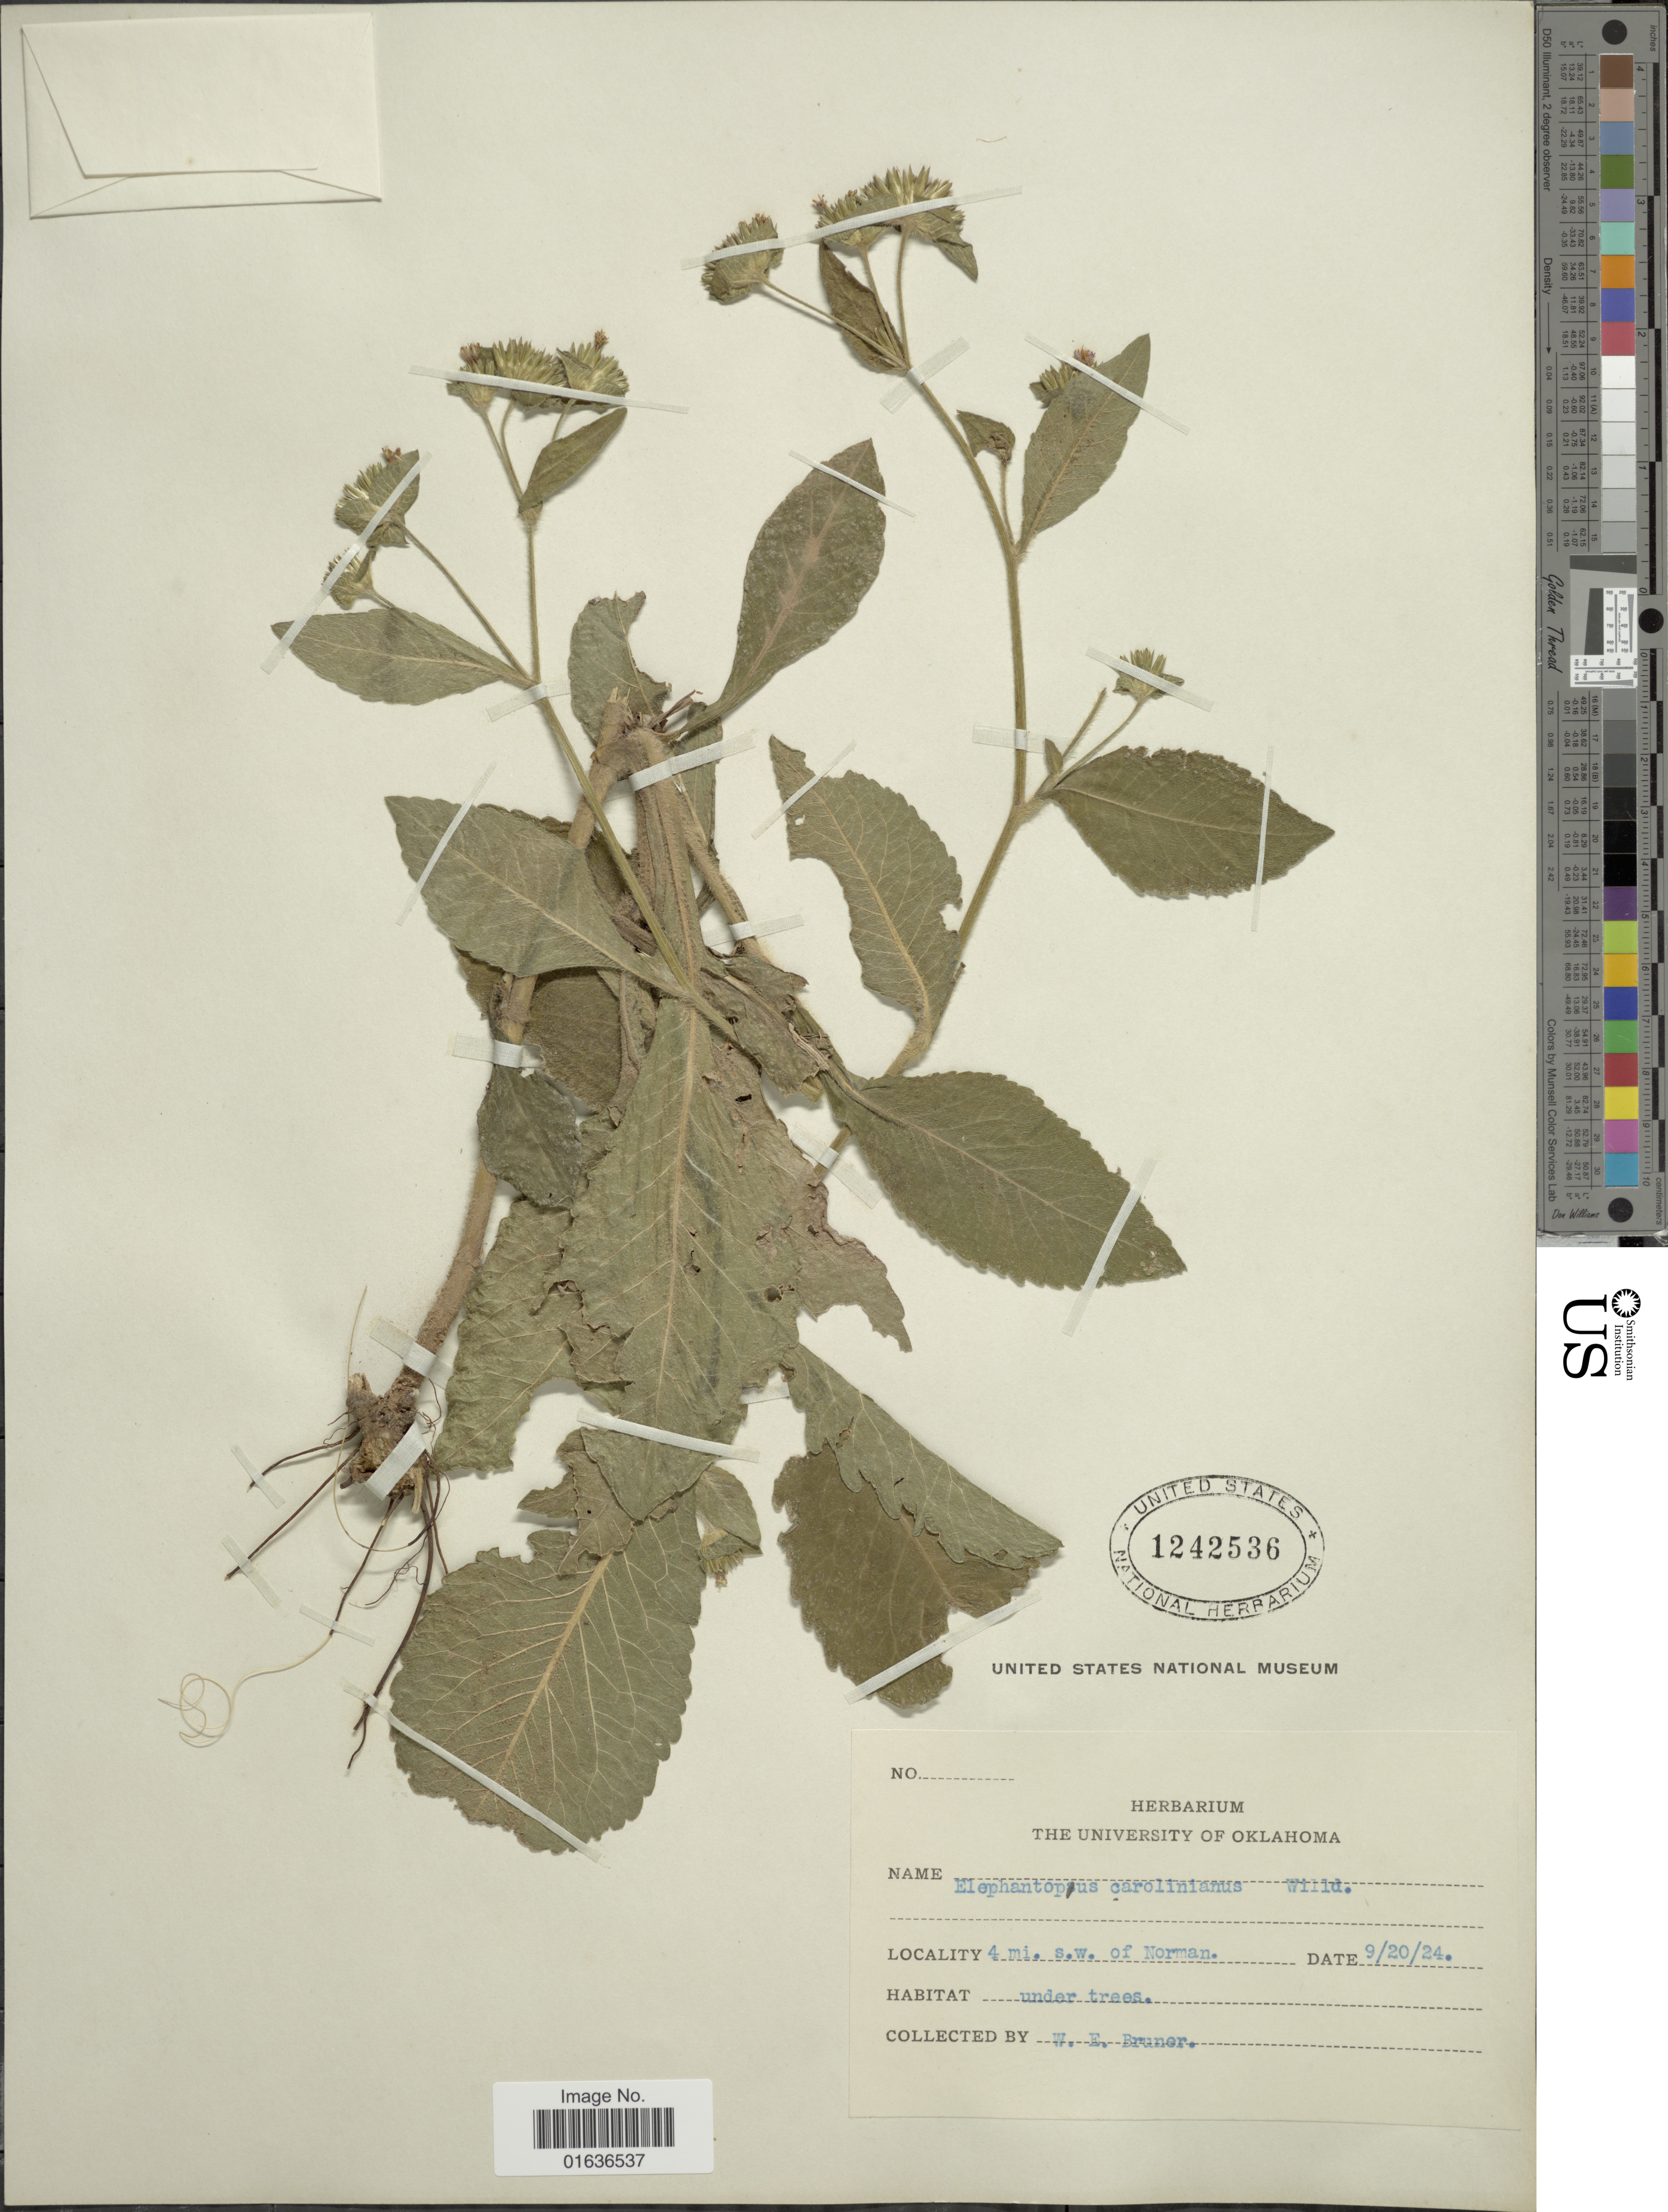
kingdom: Plantae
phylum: Tracheophyta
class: Magnoliopsida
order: Asterales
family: Asteraceae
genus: Elephantopus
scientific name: Elephantopus carolinianus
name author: Raeusch.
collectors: W. Bruner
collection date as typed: Transcribed d/m/y: 20/9/24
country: United States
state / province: Oklahoma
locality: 4 mi. s.w. of Norman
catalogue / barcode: US 1242536